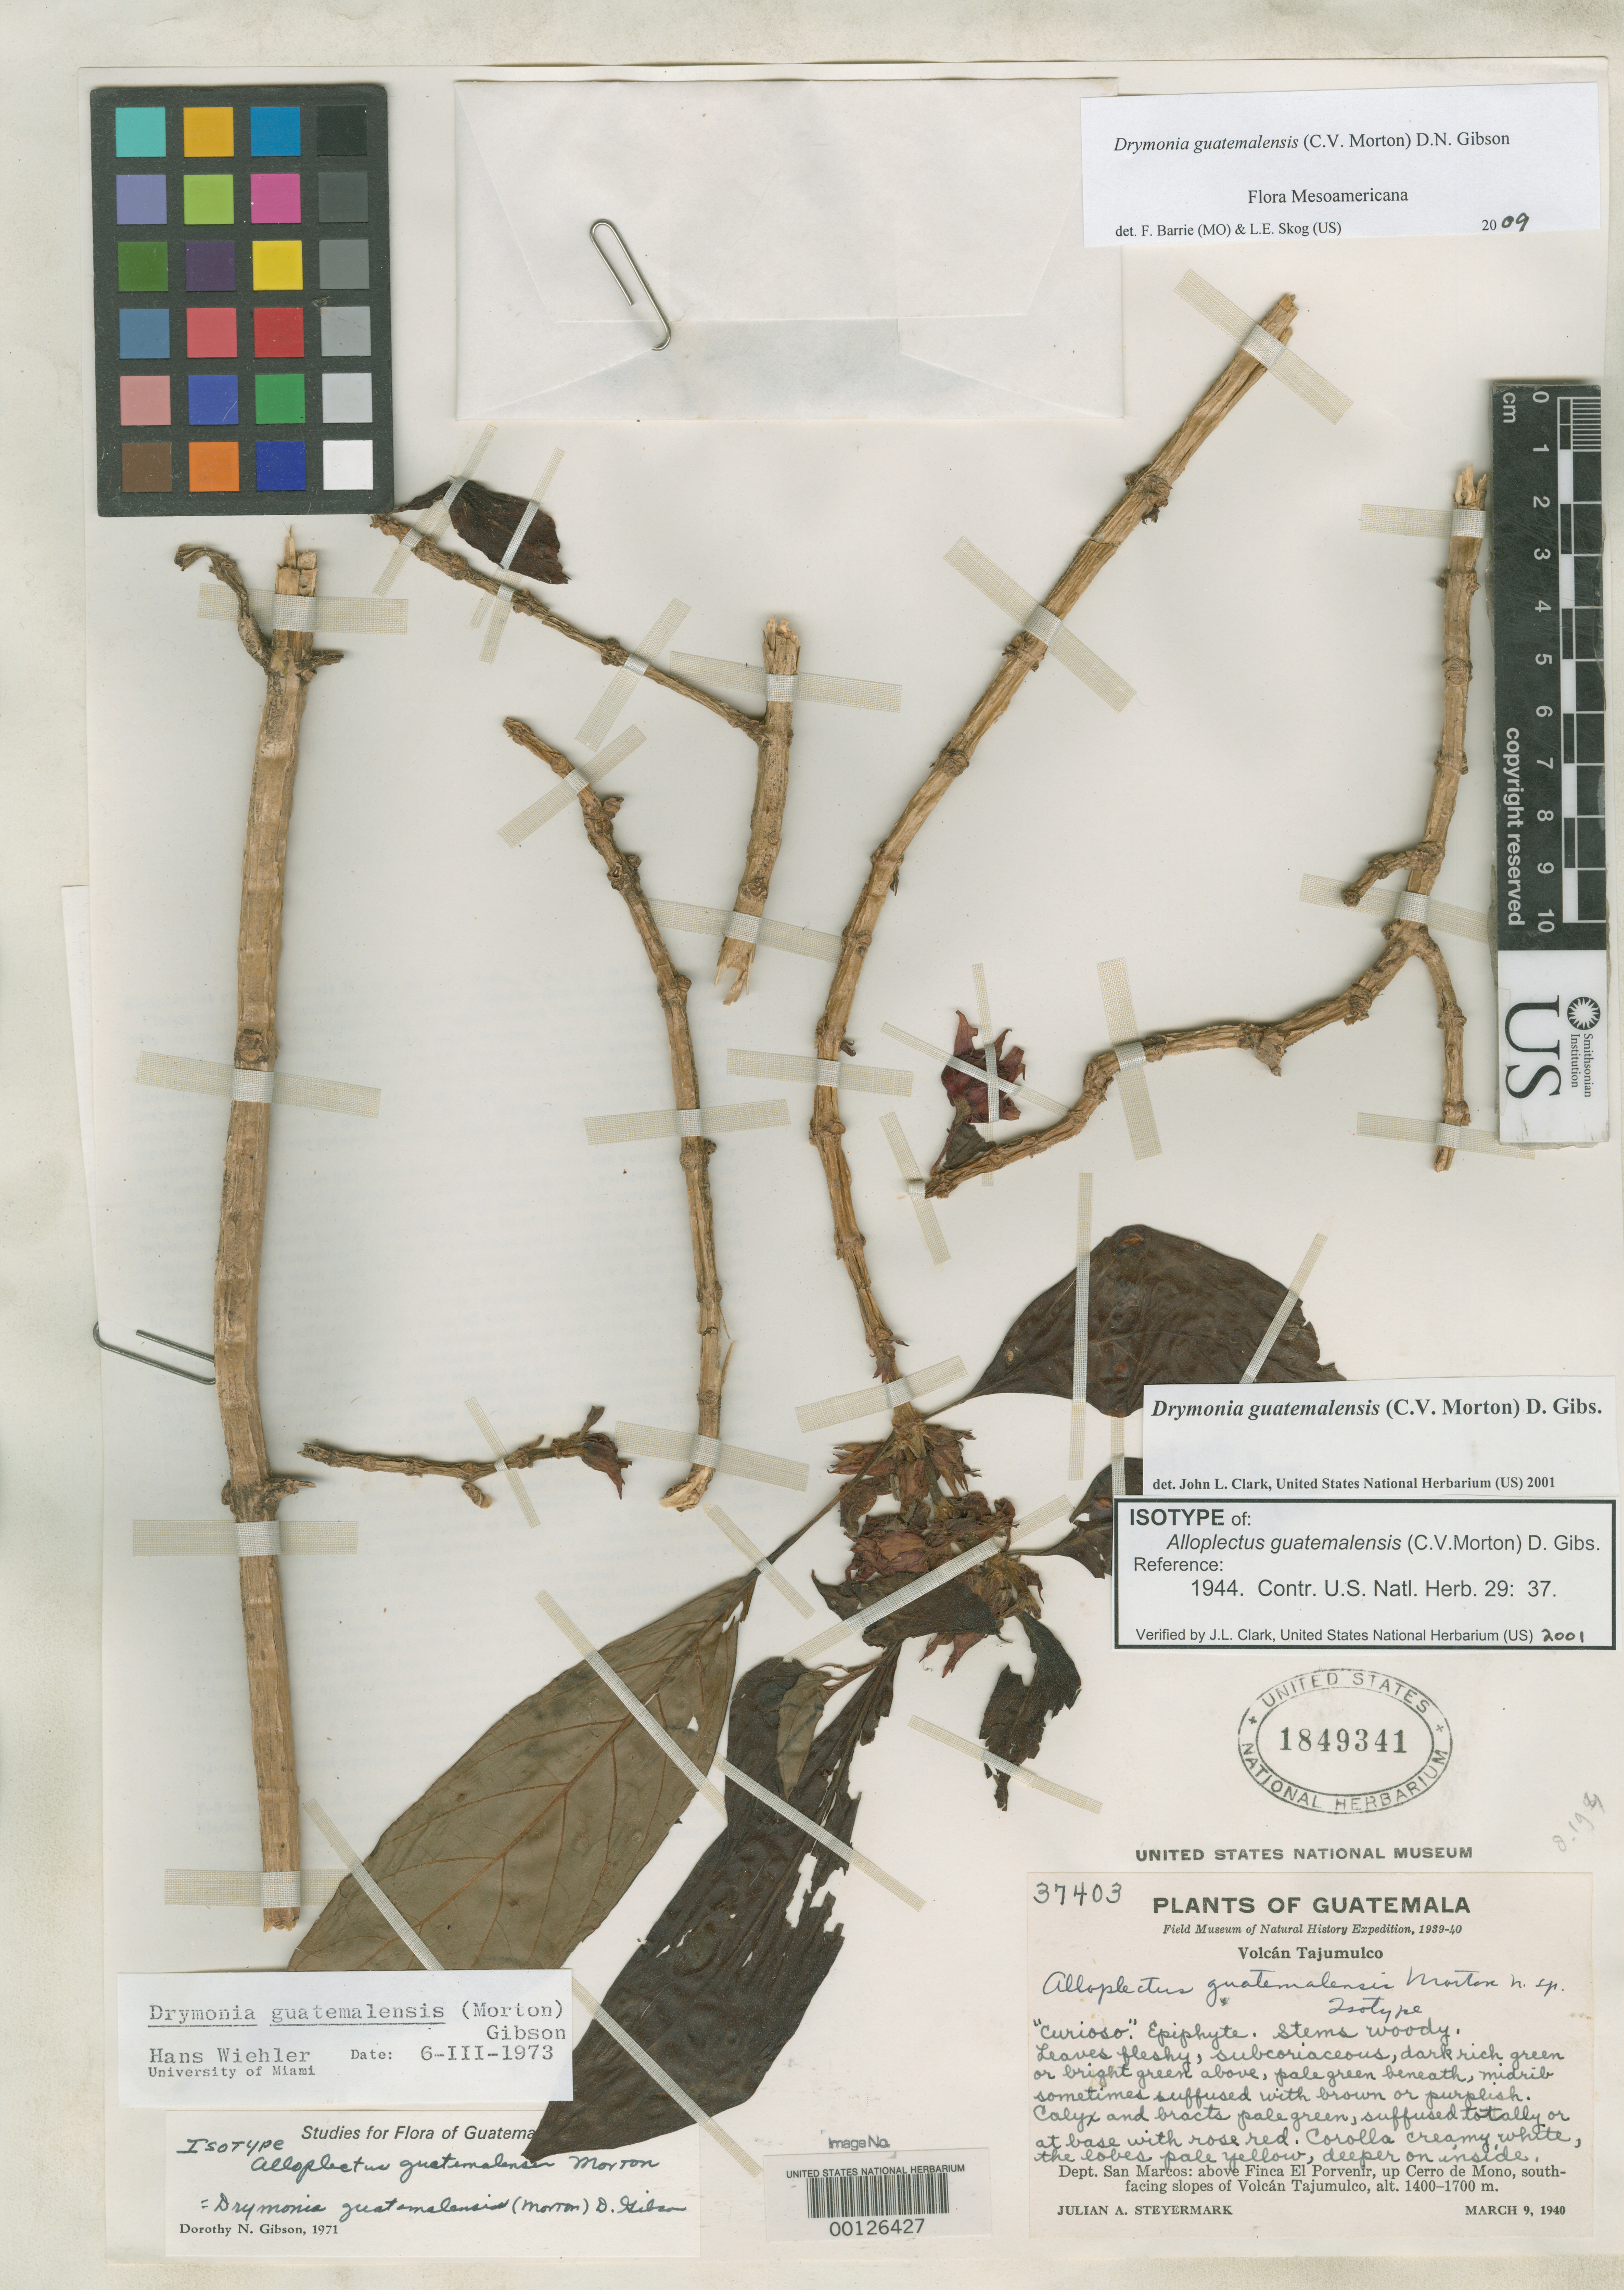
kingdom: Plantae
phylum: Tracheophyta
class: Magnoliopsida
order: Lamiales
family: Gesneriaceae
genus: Alloplectus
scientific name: Alloplectus guatemalensis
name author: C.V. Morton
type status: Isotype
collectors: J. Steyermark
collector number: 37403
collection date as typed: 09 Mar 1940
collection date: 1940-03-09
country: Guatemala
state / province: San Marcos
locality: Finca El Porvenir on Cerro de Mono, S slopes of Volcan Tajumulco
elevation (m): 1400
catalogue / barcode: US 1849341